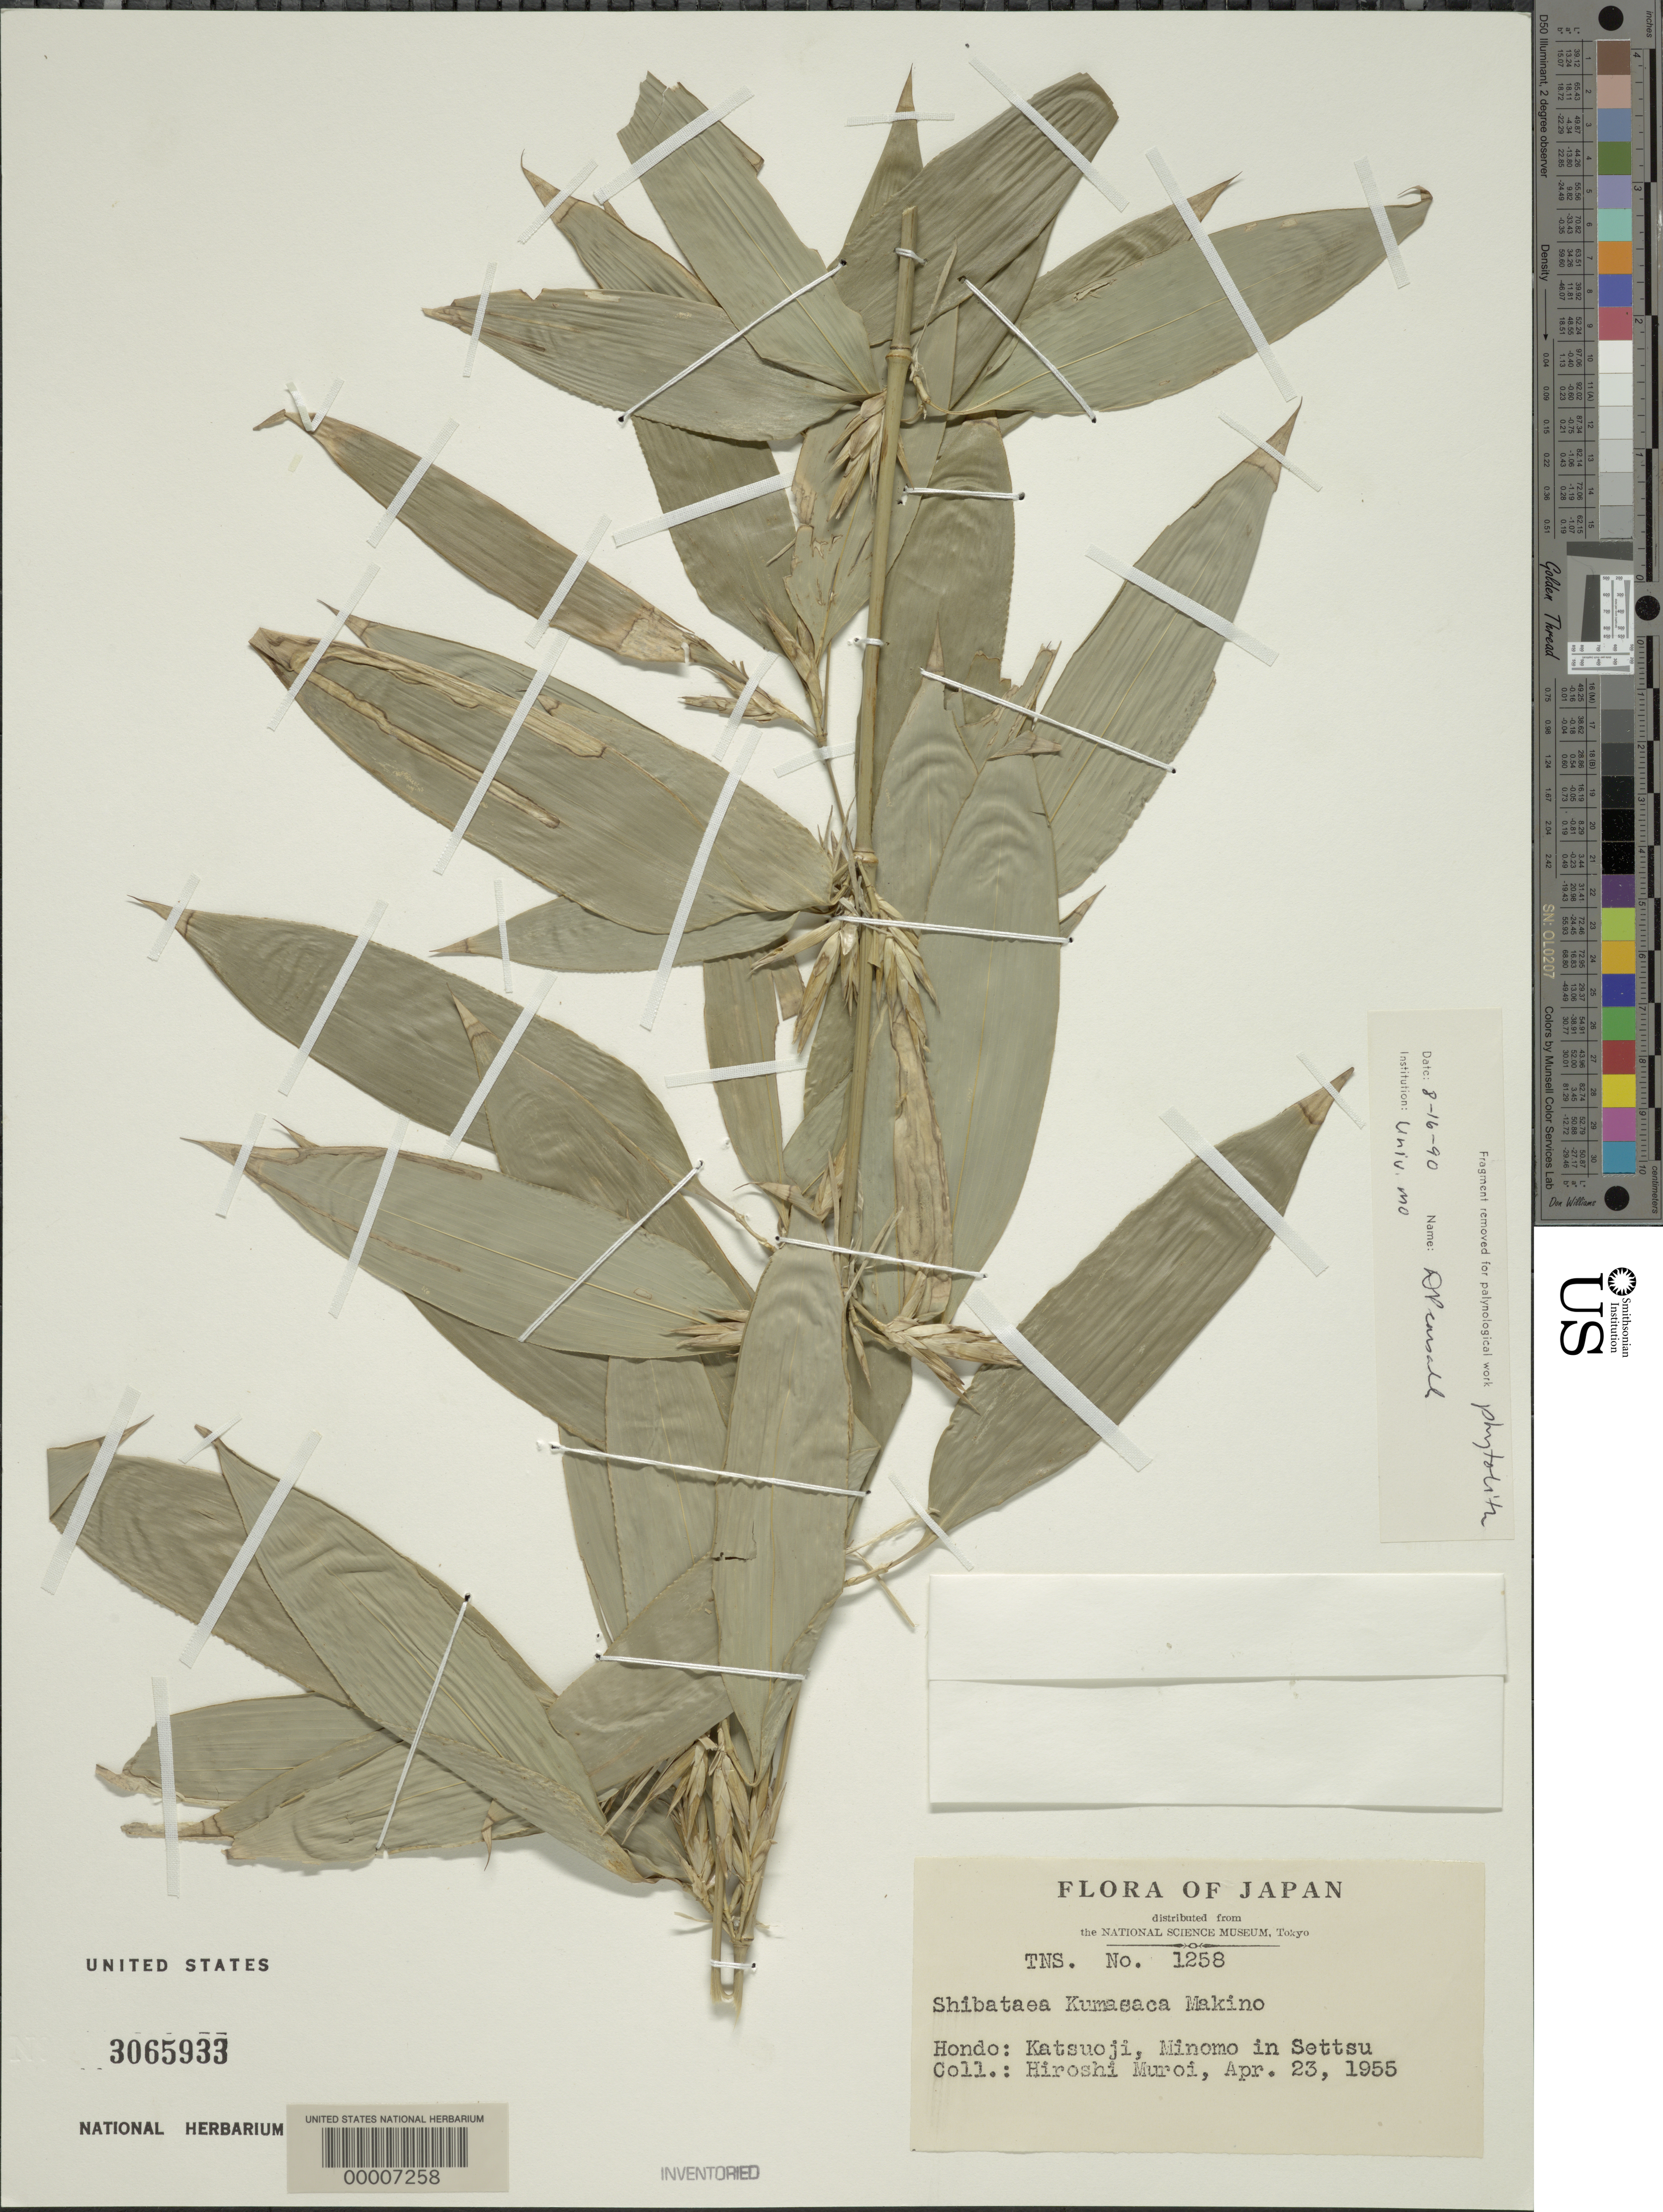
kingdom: Plantae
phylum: Tracheophyta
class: Liliopsida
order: Poales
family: Poaceae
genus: Shibataea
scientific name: Shibataea kumasasa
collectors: H. Muroi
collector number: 1258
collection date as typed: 23 Apr 1955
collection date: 1955-04-23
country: Japan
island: Honshu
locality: Minomo, settsu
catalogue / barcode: US 3065933